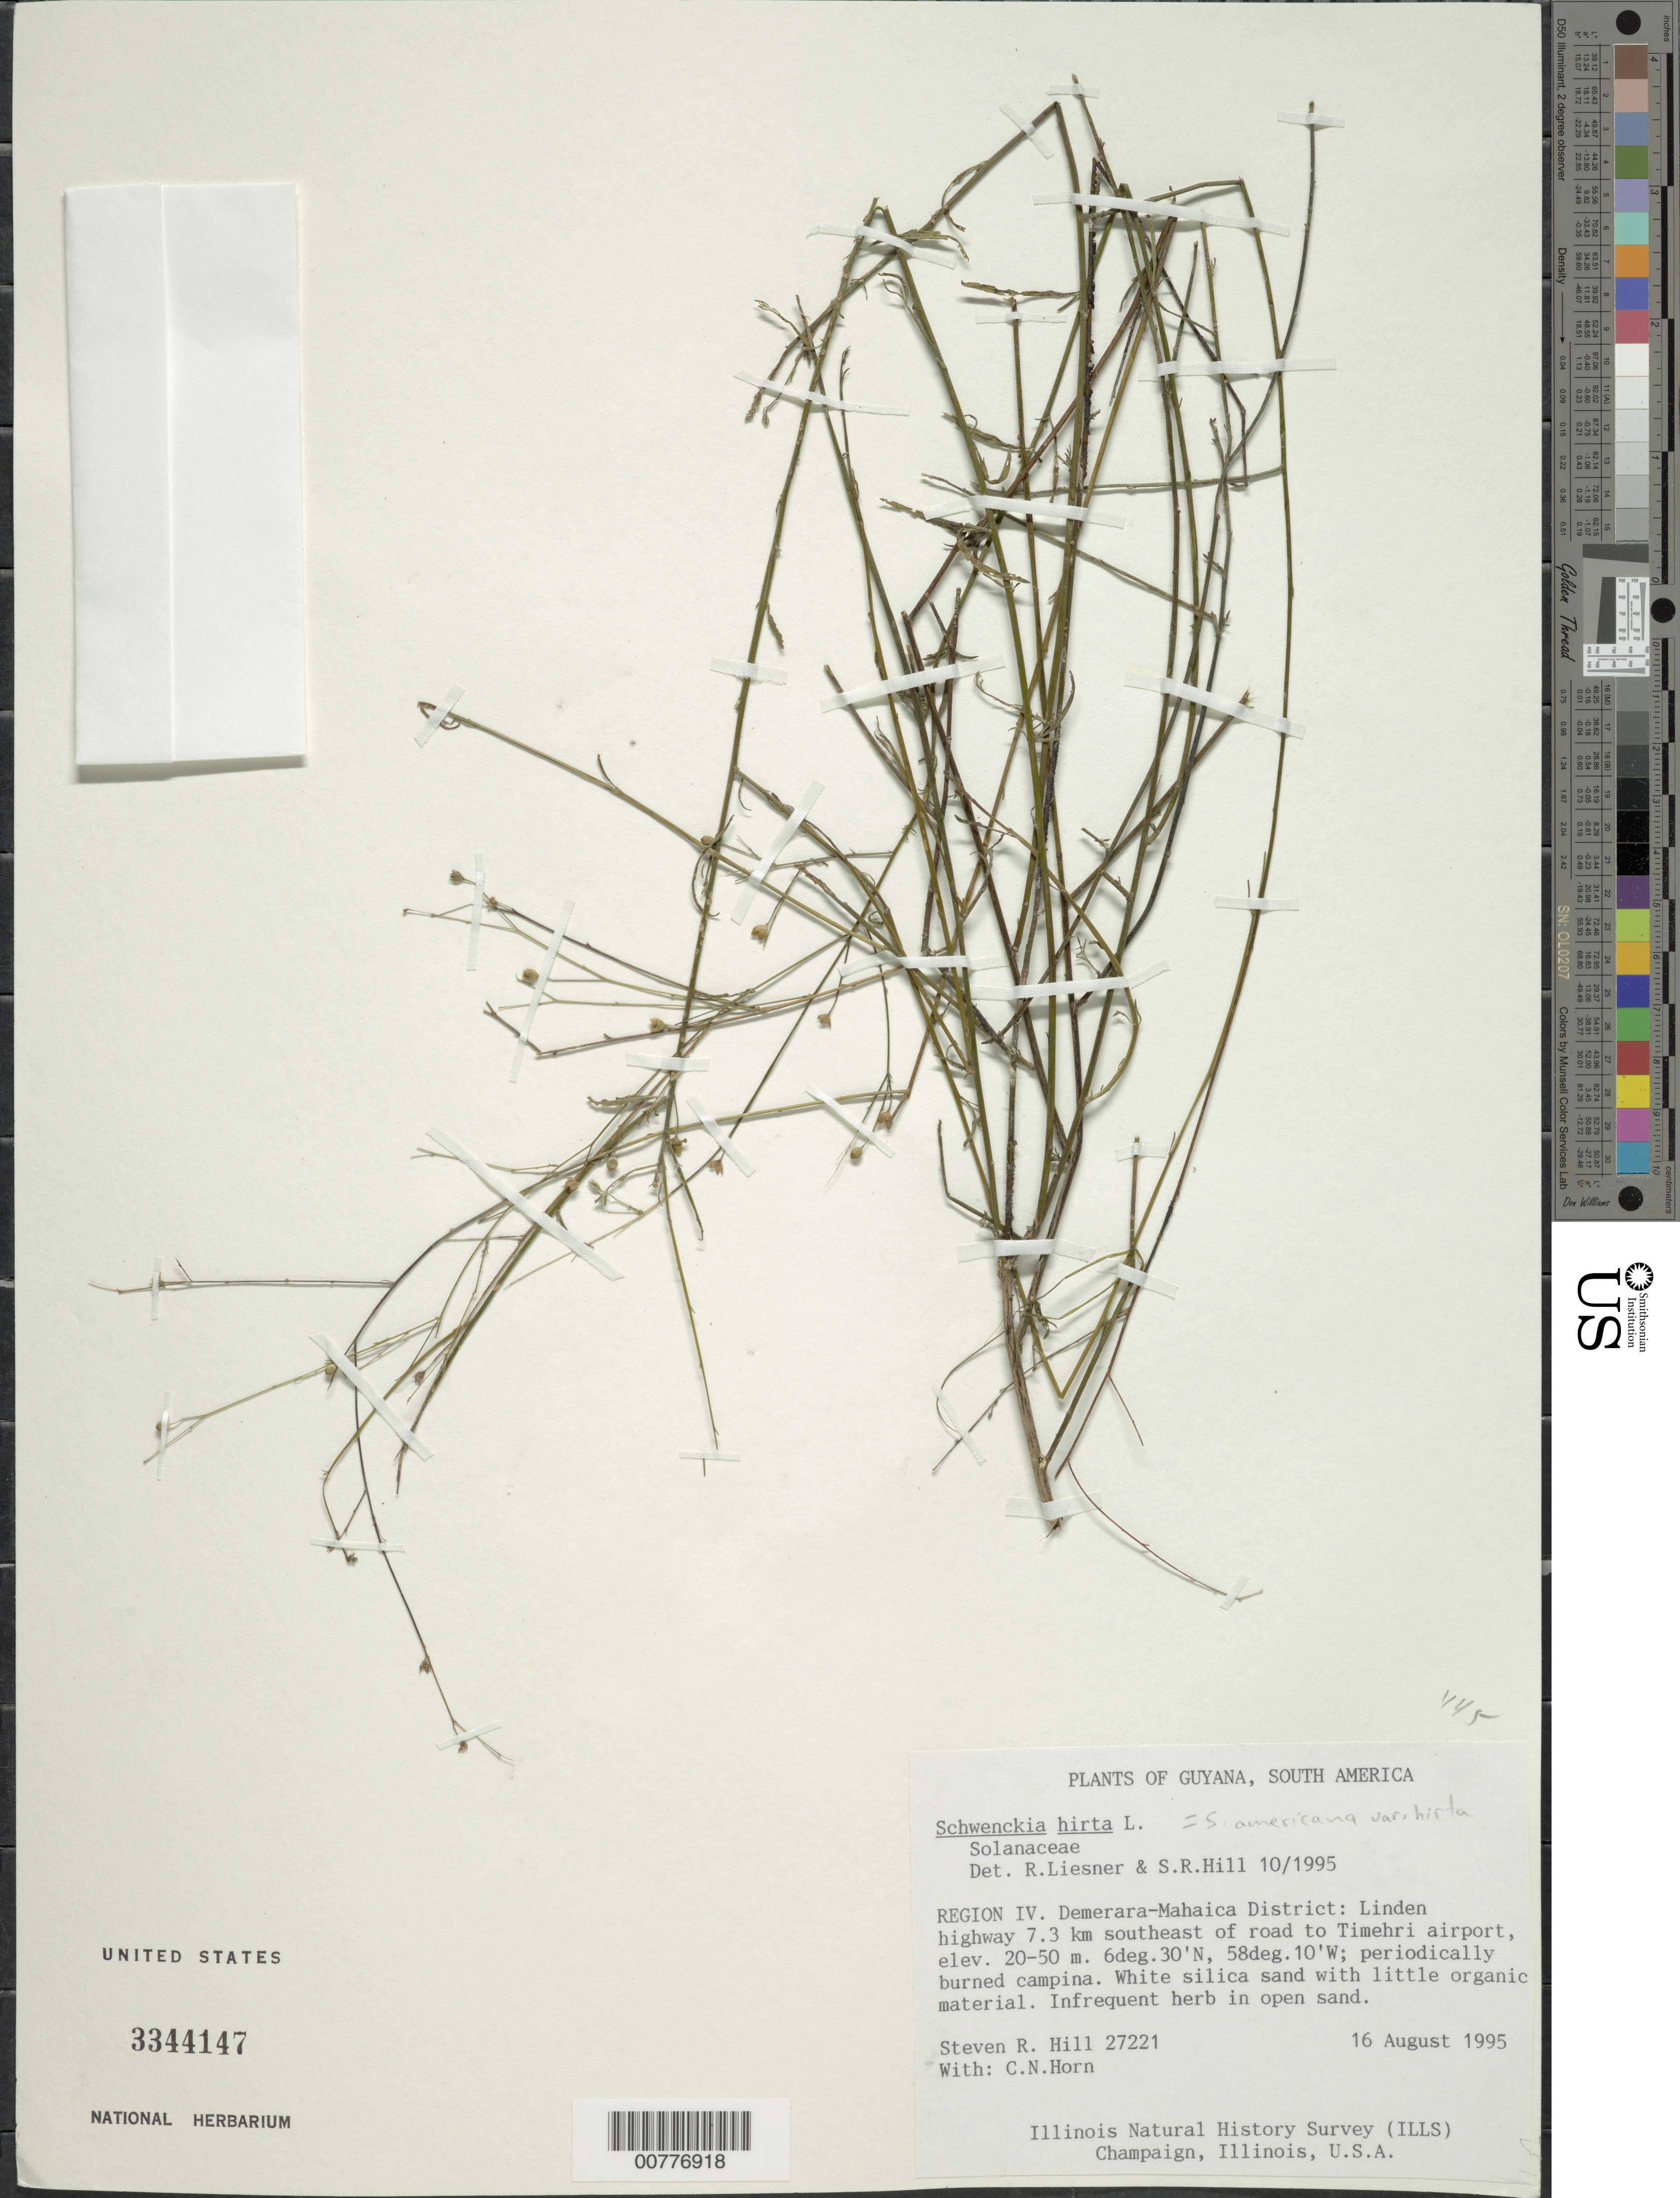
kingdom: Plantae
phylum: Tracheophyta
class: Magnoliopsida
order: Solanales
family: Solanaceae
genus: Schwenckia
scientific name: Schwenckia americana var. hirta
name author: (Benth.)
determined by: Liesner, R. L.; Hill, S. R.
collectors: S. R. Hill, C. N. Horn & H. Vermeer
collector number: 27221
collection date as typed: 16-Aug-95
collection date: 1995-08-16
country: Guyana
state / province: Demerara-Mahaica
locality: Linden Hwy., 7.3 km SE of Timehri Airport road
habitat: White silica sand with little organic material; in open sand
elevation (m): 20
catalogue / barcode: US 3344147